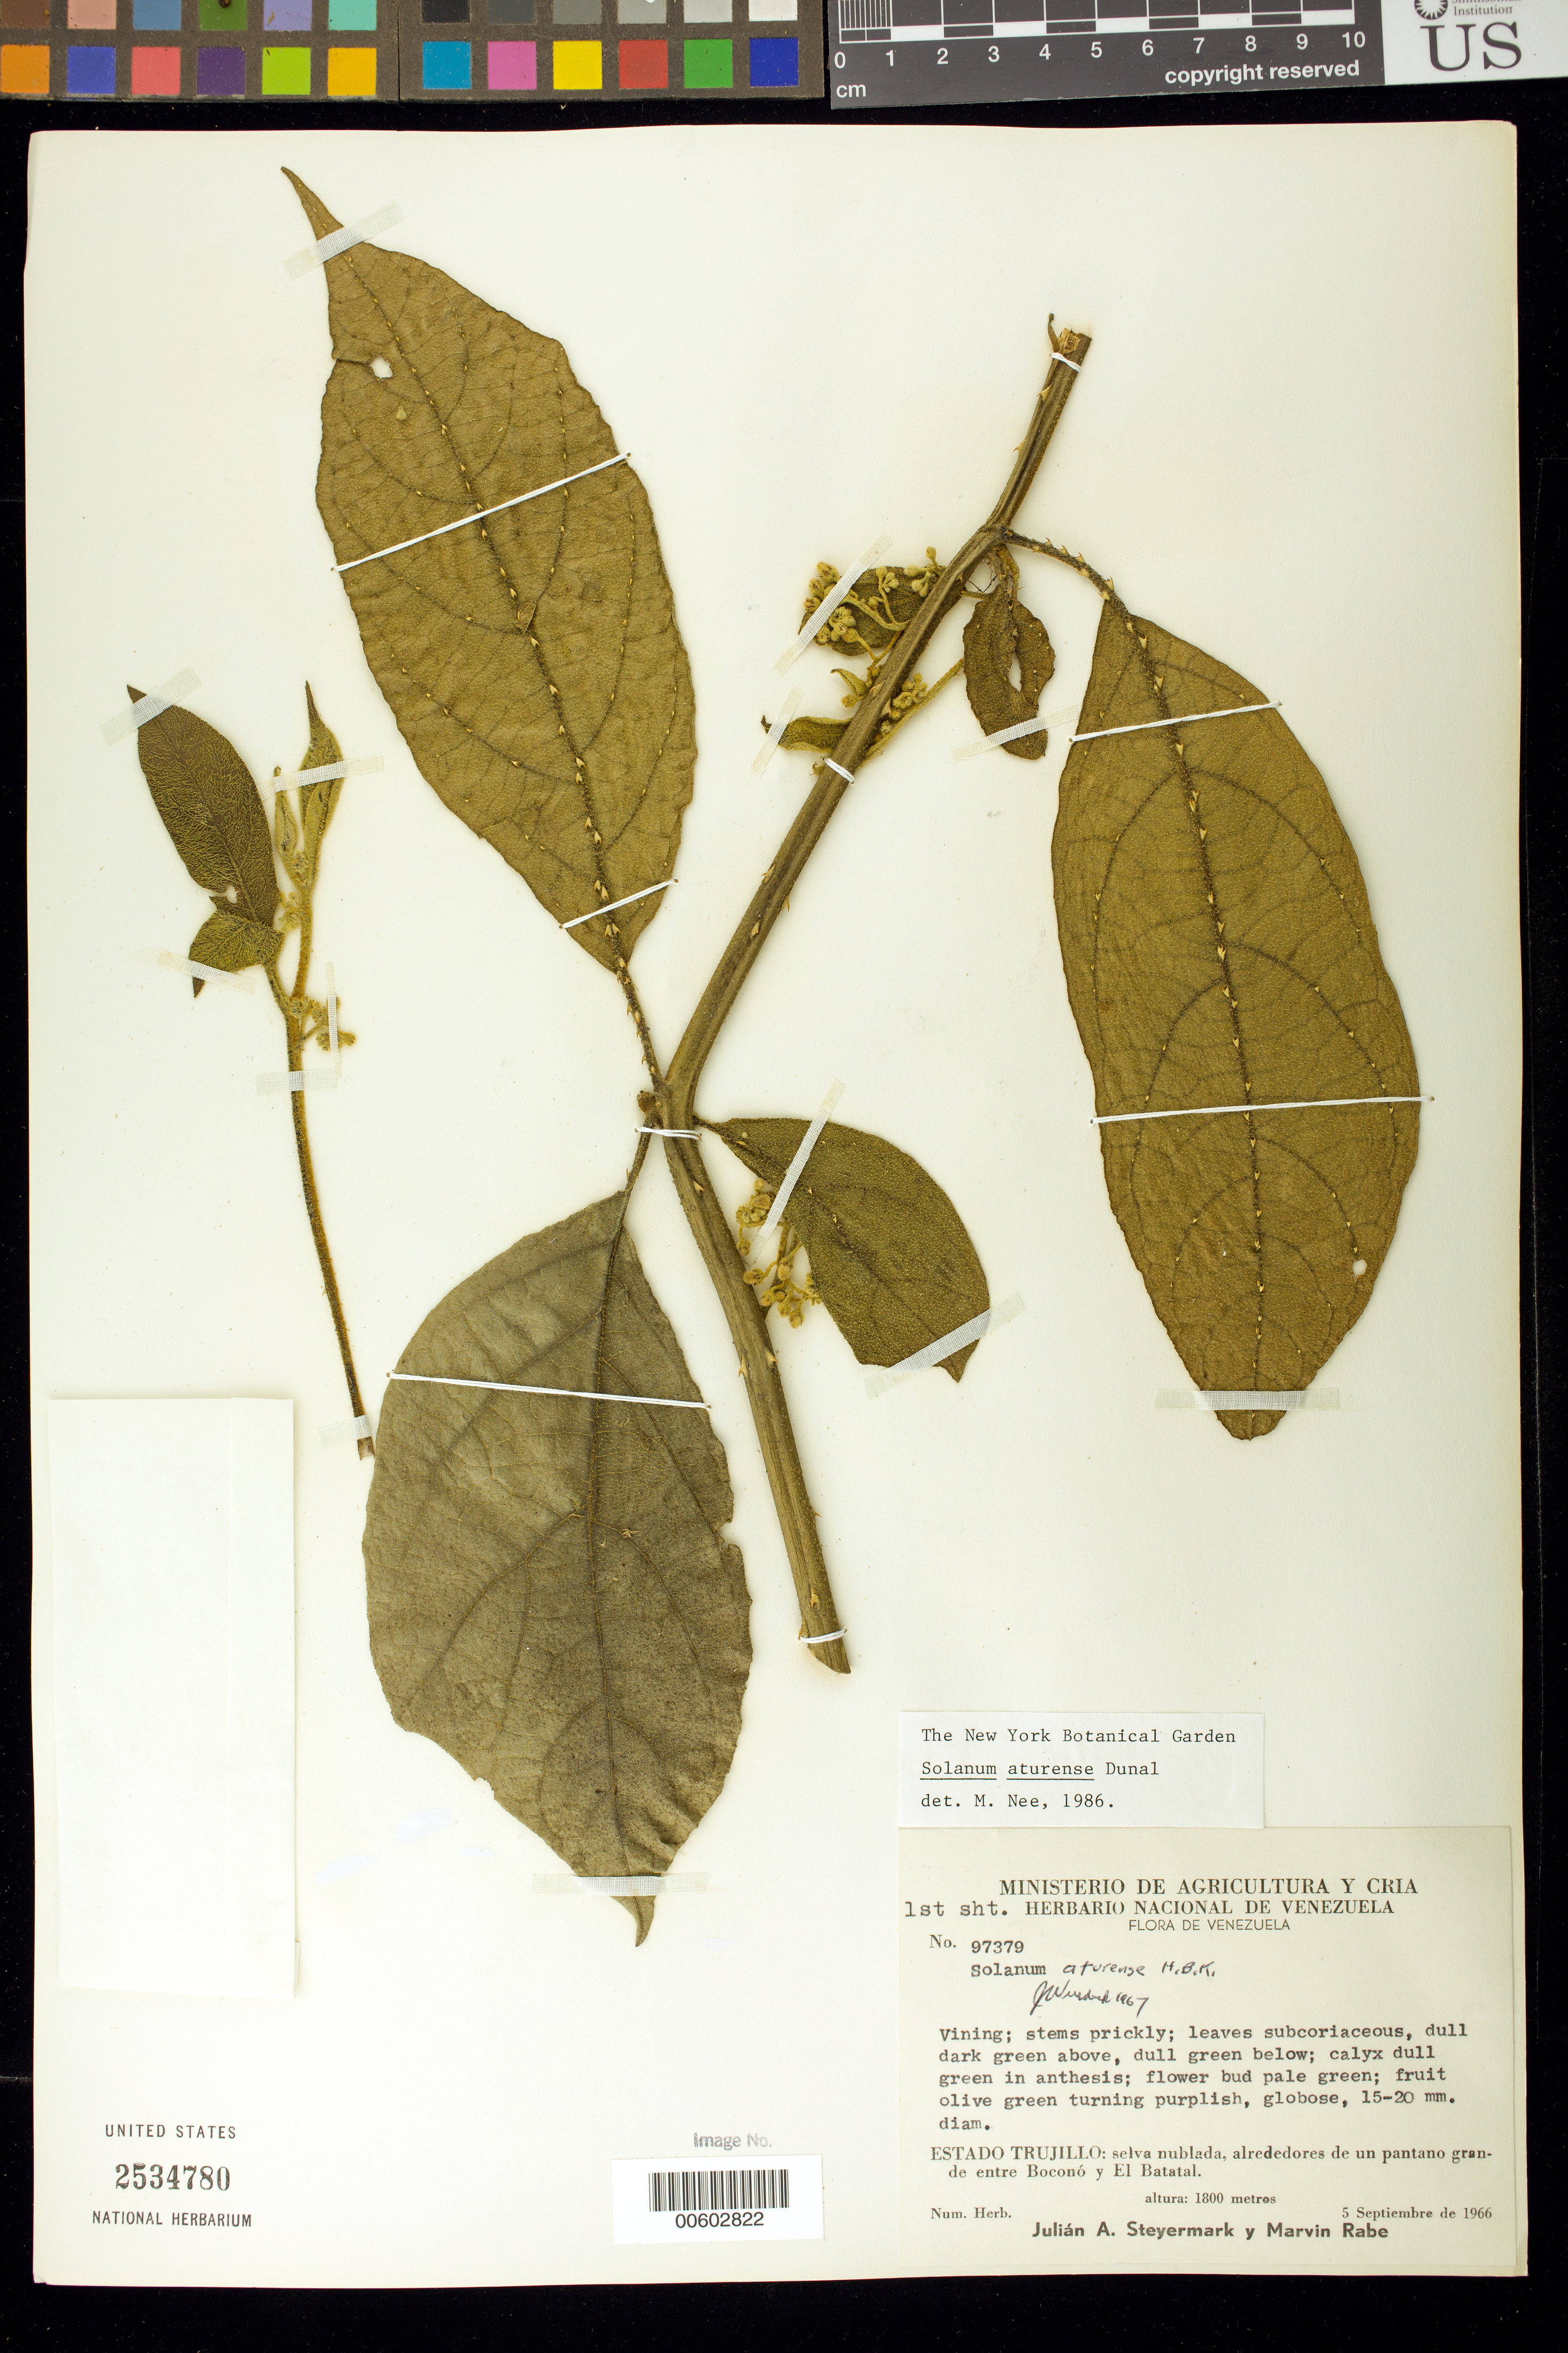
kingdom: Plantae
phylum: Tracheophyta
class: Magnoliopsida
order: Solanales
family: Solanaceae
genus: Solanum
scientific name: Solanum aturense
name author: Humb. & Bonpl. ex Dunal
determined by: Nee, Michael H.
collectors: J. Steyermark & M. Rabe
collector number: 97379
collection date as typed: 05 Sep 1966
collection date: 1966-09-05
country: Venezuela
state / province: Trujillo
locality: Alrededores de un pantano grande entre Boconó y El Batatal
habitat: Selva nublada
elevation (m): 1800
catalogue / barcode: US 2534780